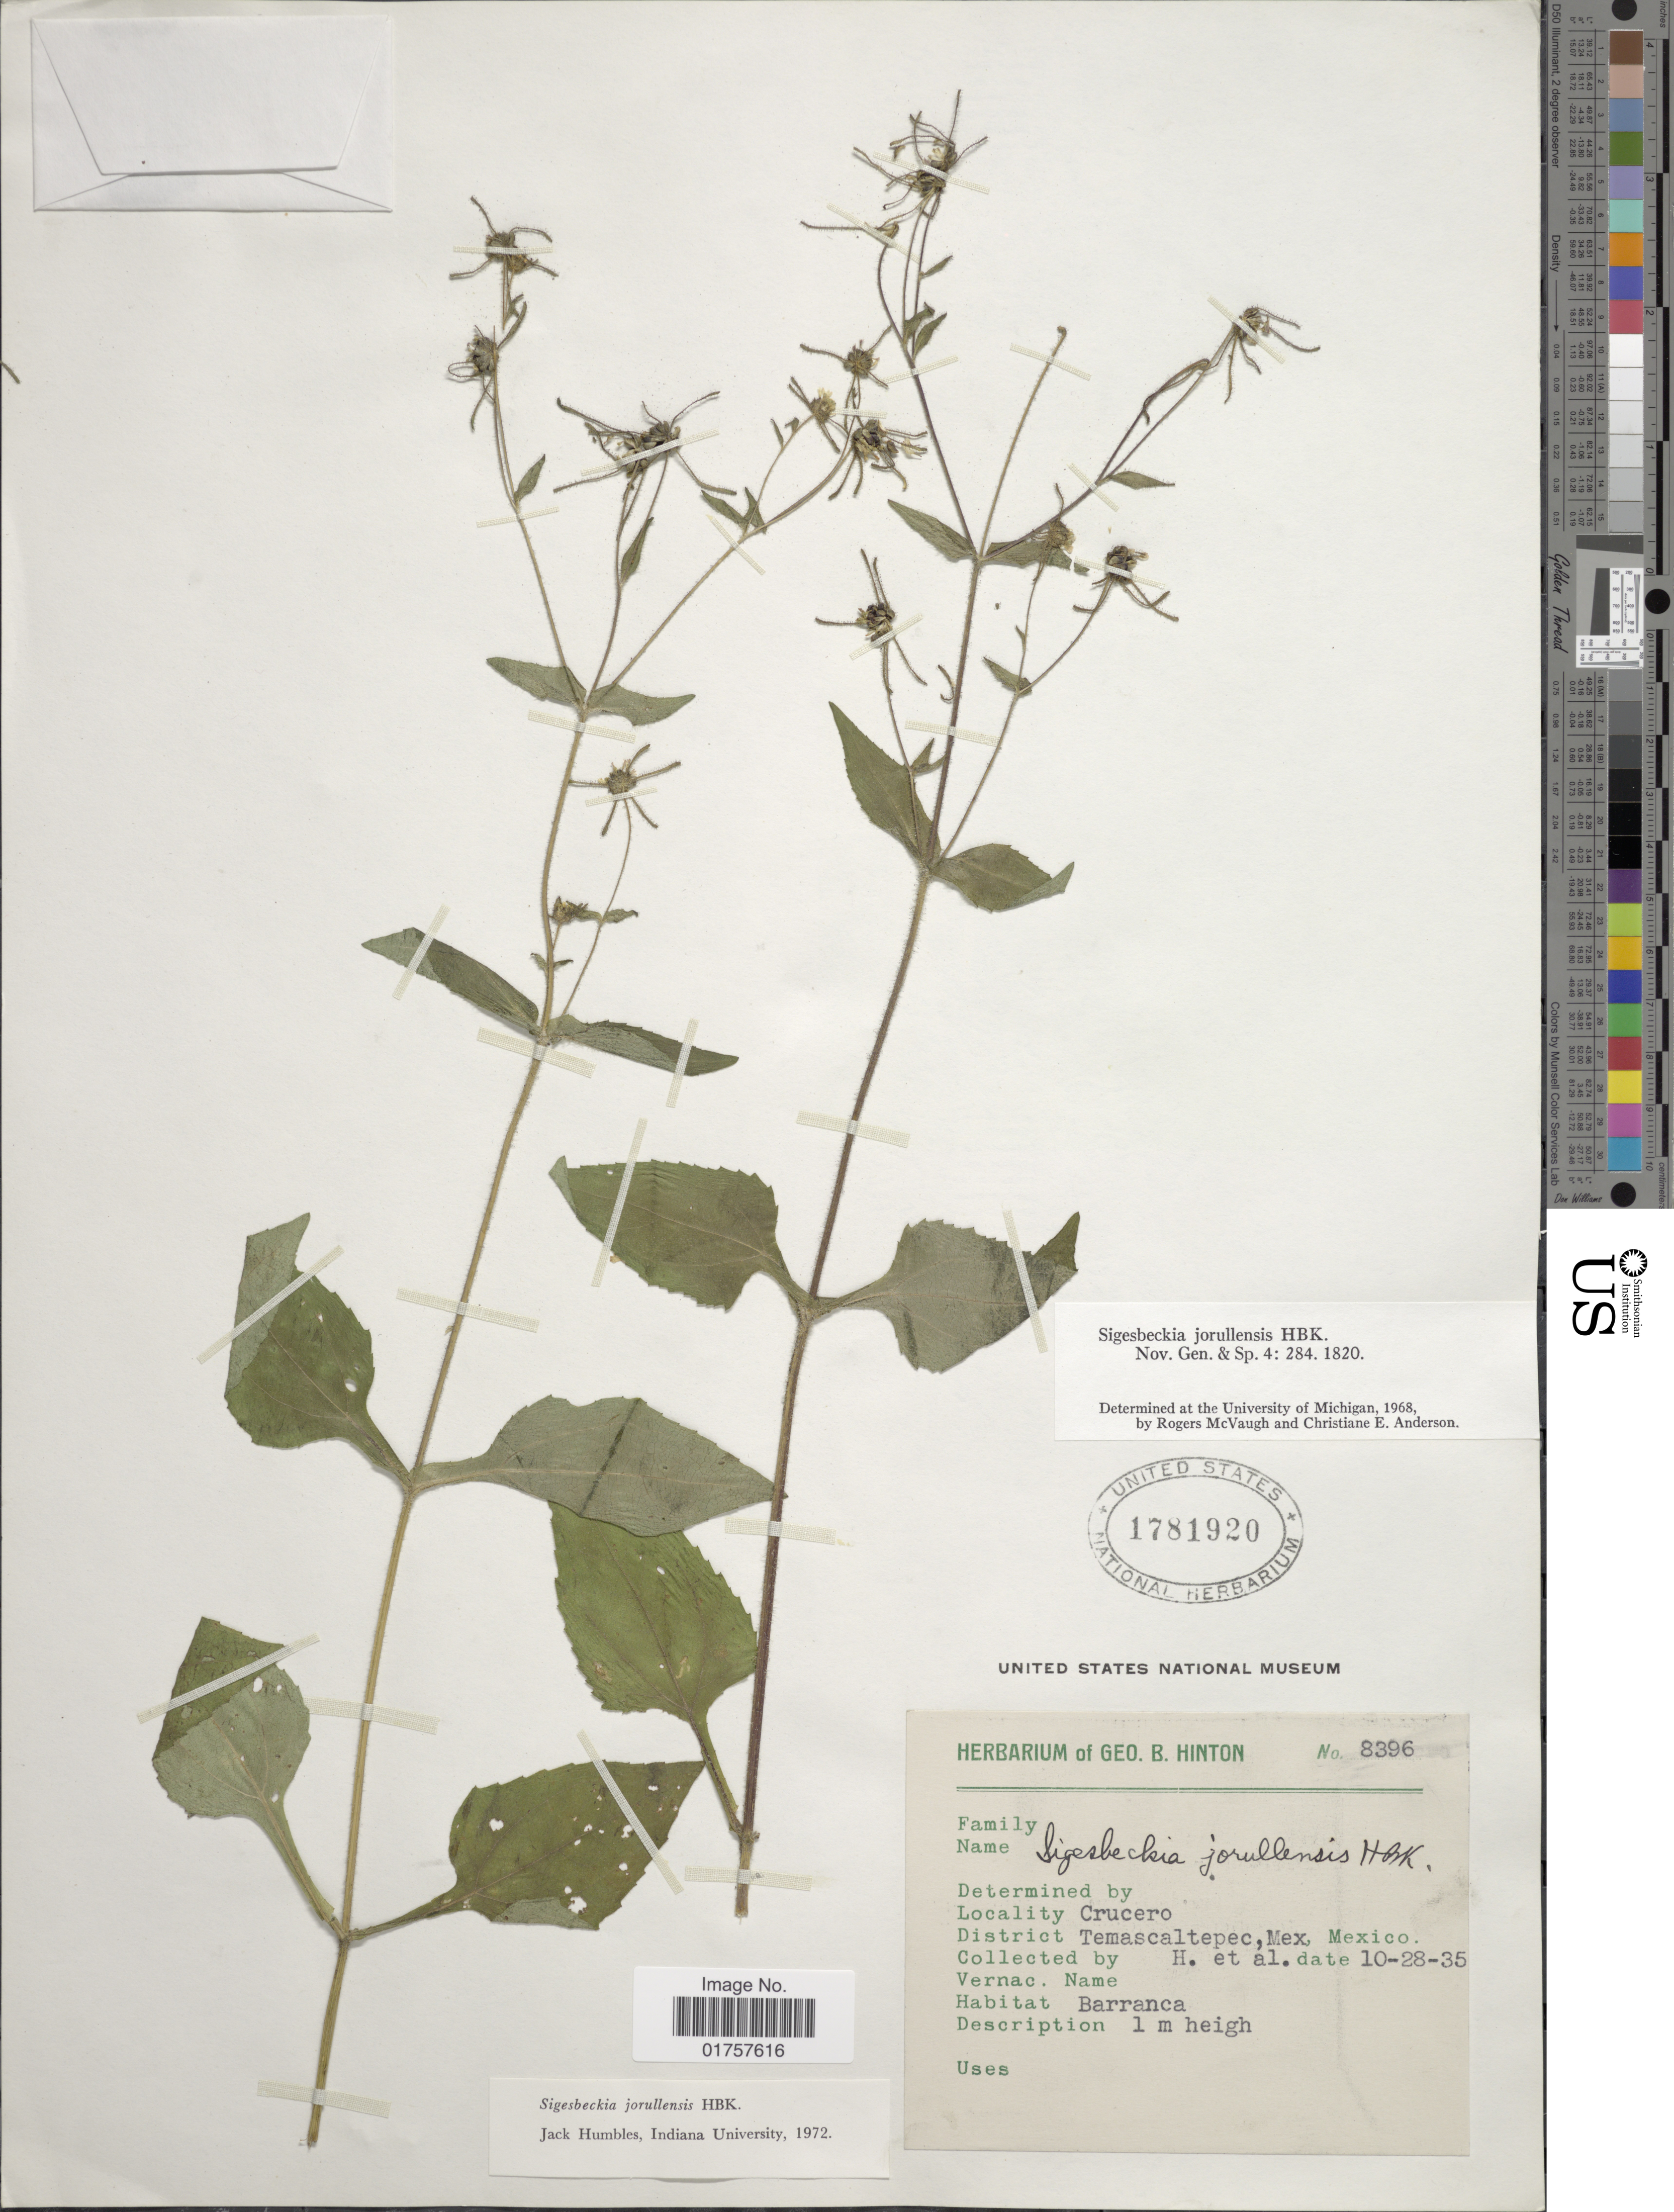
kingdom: Plantae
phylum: Tracheophyta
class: Magnoliopsida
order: Asterales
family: Asteraceae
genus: Sigesbeckia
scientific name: Sigesbeckia jorullensis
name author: Kunth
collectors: G. B. Hinton & et al.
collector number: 8396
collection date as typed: Transcribed d/m/y: 28/10/35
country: Mexico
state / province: México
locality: Crucero. District Temascaltepec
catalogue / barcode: US 1781920